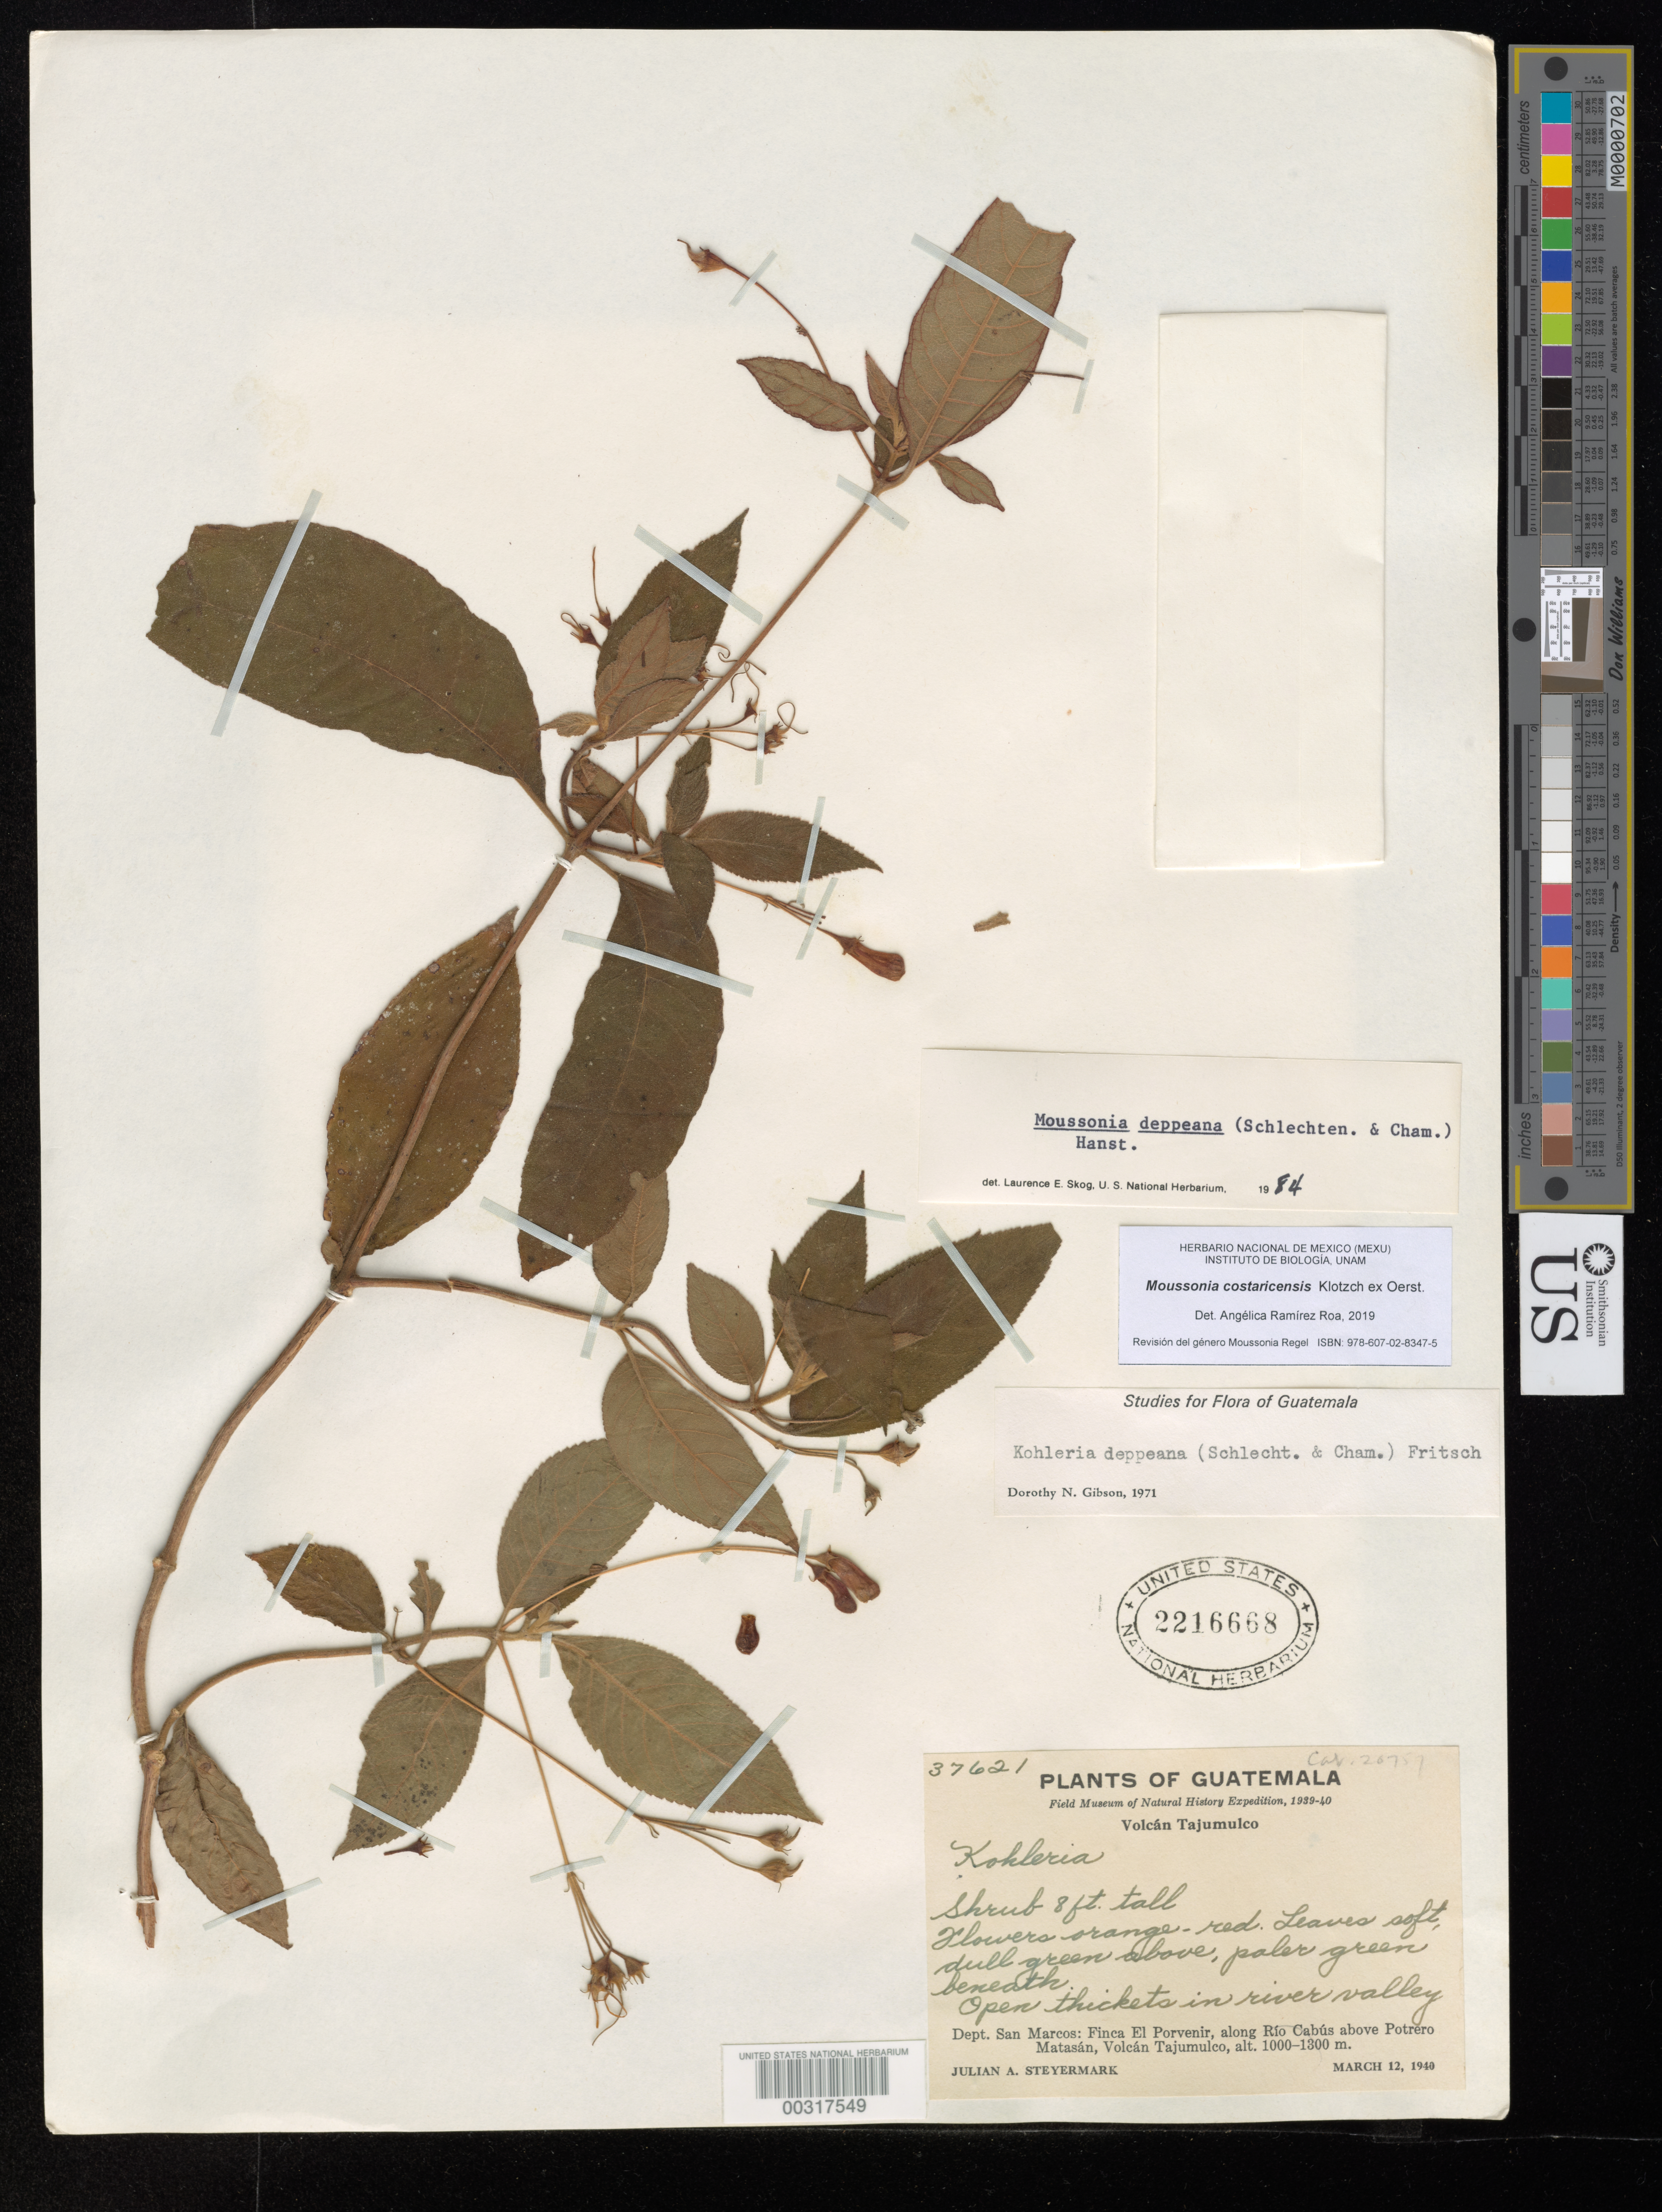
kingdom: Plantae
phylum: Tracheophyta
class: Magnoliopsida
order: Lamiales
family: Gesneriaceae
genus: Moussonia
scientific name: Moussonia costaricensis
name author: Klotzsch ex Oerst.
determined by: Ramírez-Roa, A.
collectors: J. Steyermark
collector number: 37621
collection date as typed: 12 Mar 1940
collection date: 1940-03-12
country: Guatemala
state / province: San Marcos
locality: Volcan Tajumulco, Finca El Porvenir, along Rio Cobus above Potrero Matasan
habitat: Open thickets in river valley.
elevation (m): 1000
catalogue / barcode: US 2216668